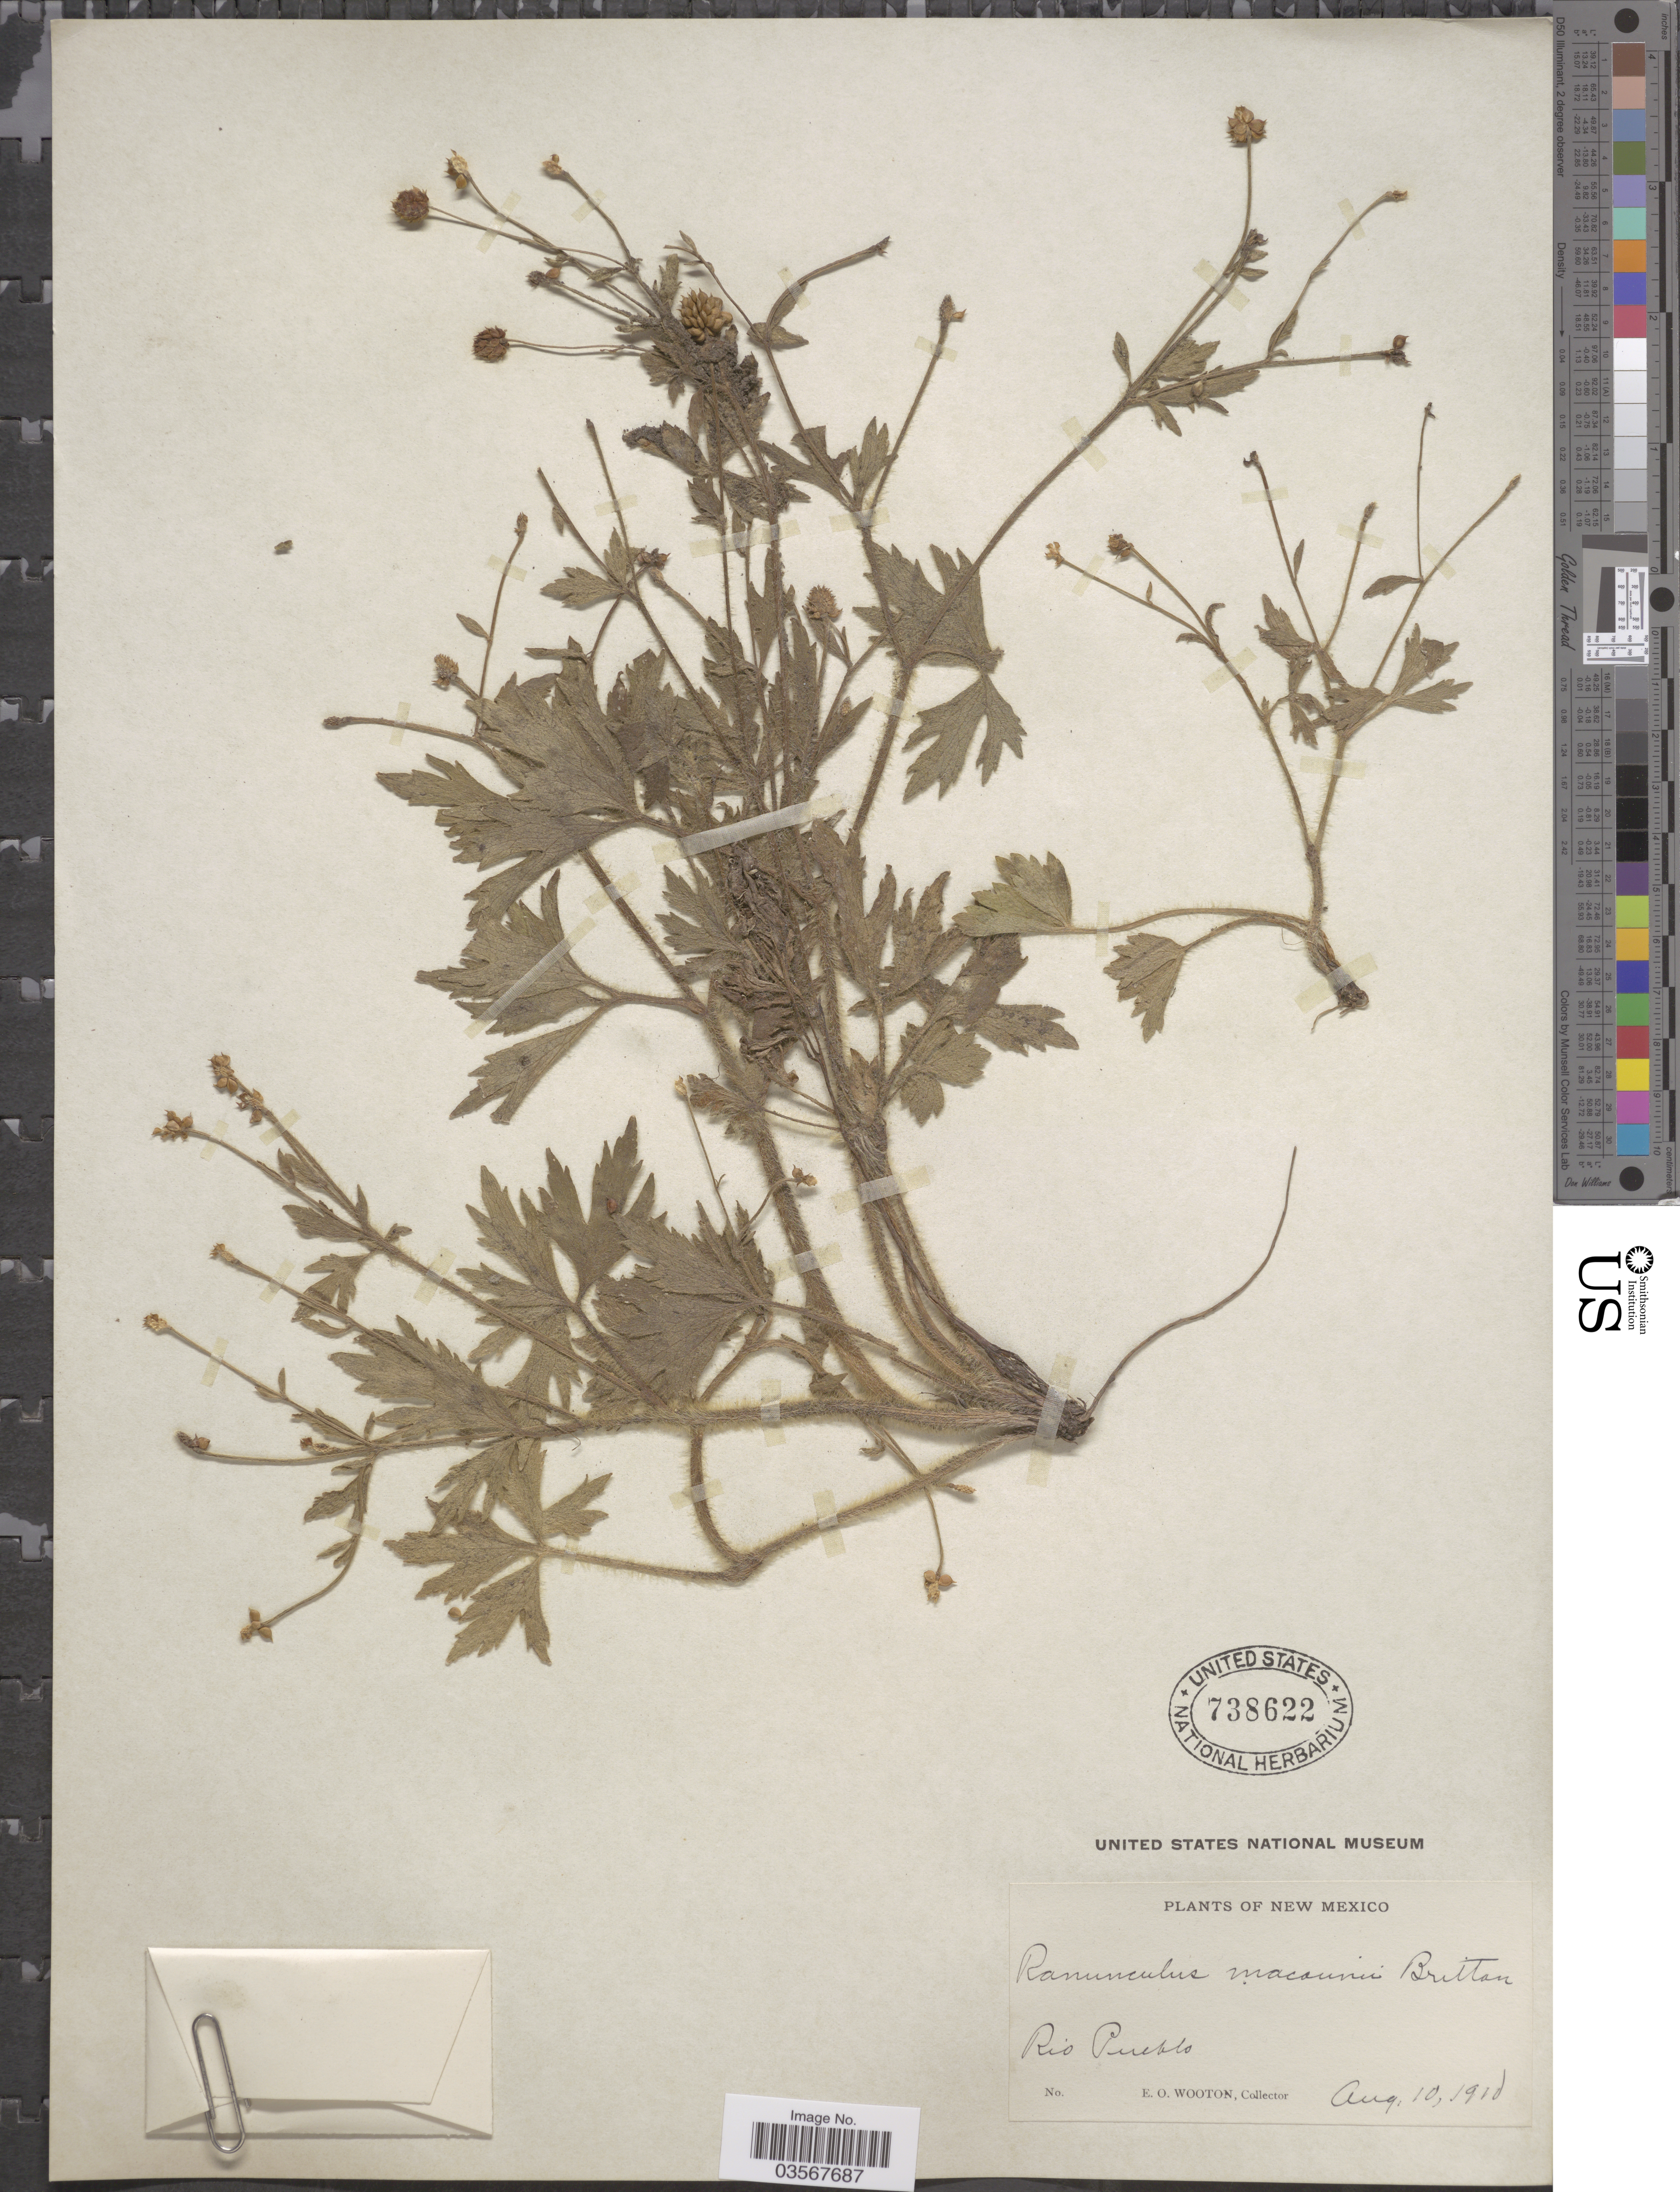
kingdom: Plantae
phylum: Tracheophyta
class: Magnoliopsida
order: Ranunculales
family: Ranunculaceae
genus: Ranunculus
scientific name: Ranunculus macounii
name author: Britton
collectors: E. O. Wooton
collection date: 1910-08-10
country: United States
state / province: New Mexico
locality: Rio Pueblo.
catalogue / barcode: US 738622